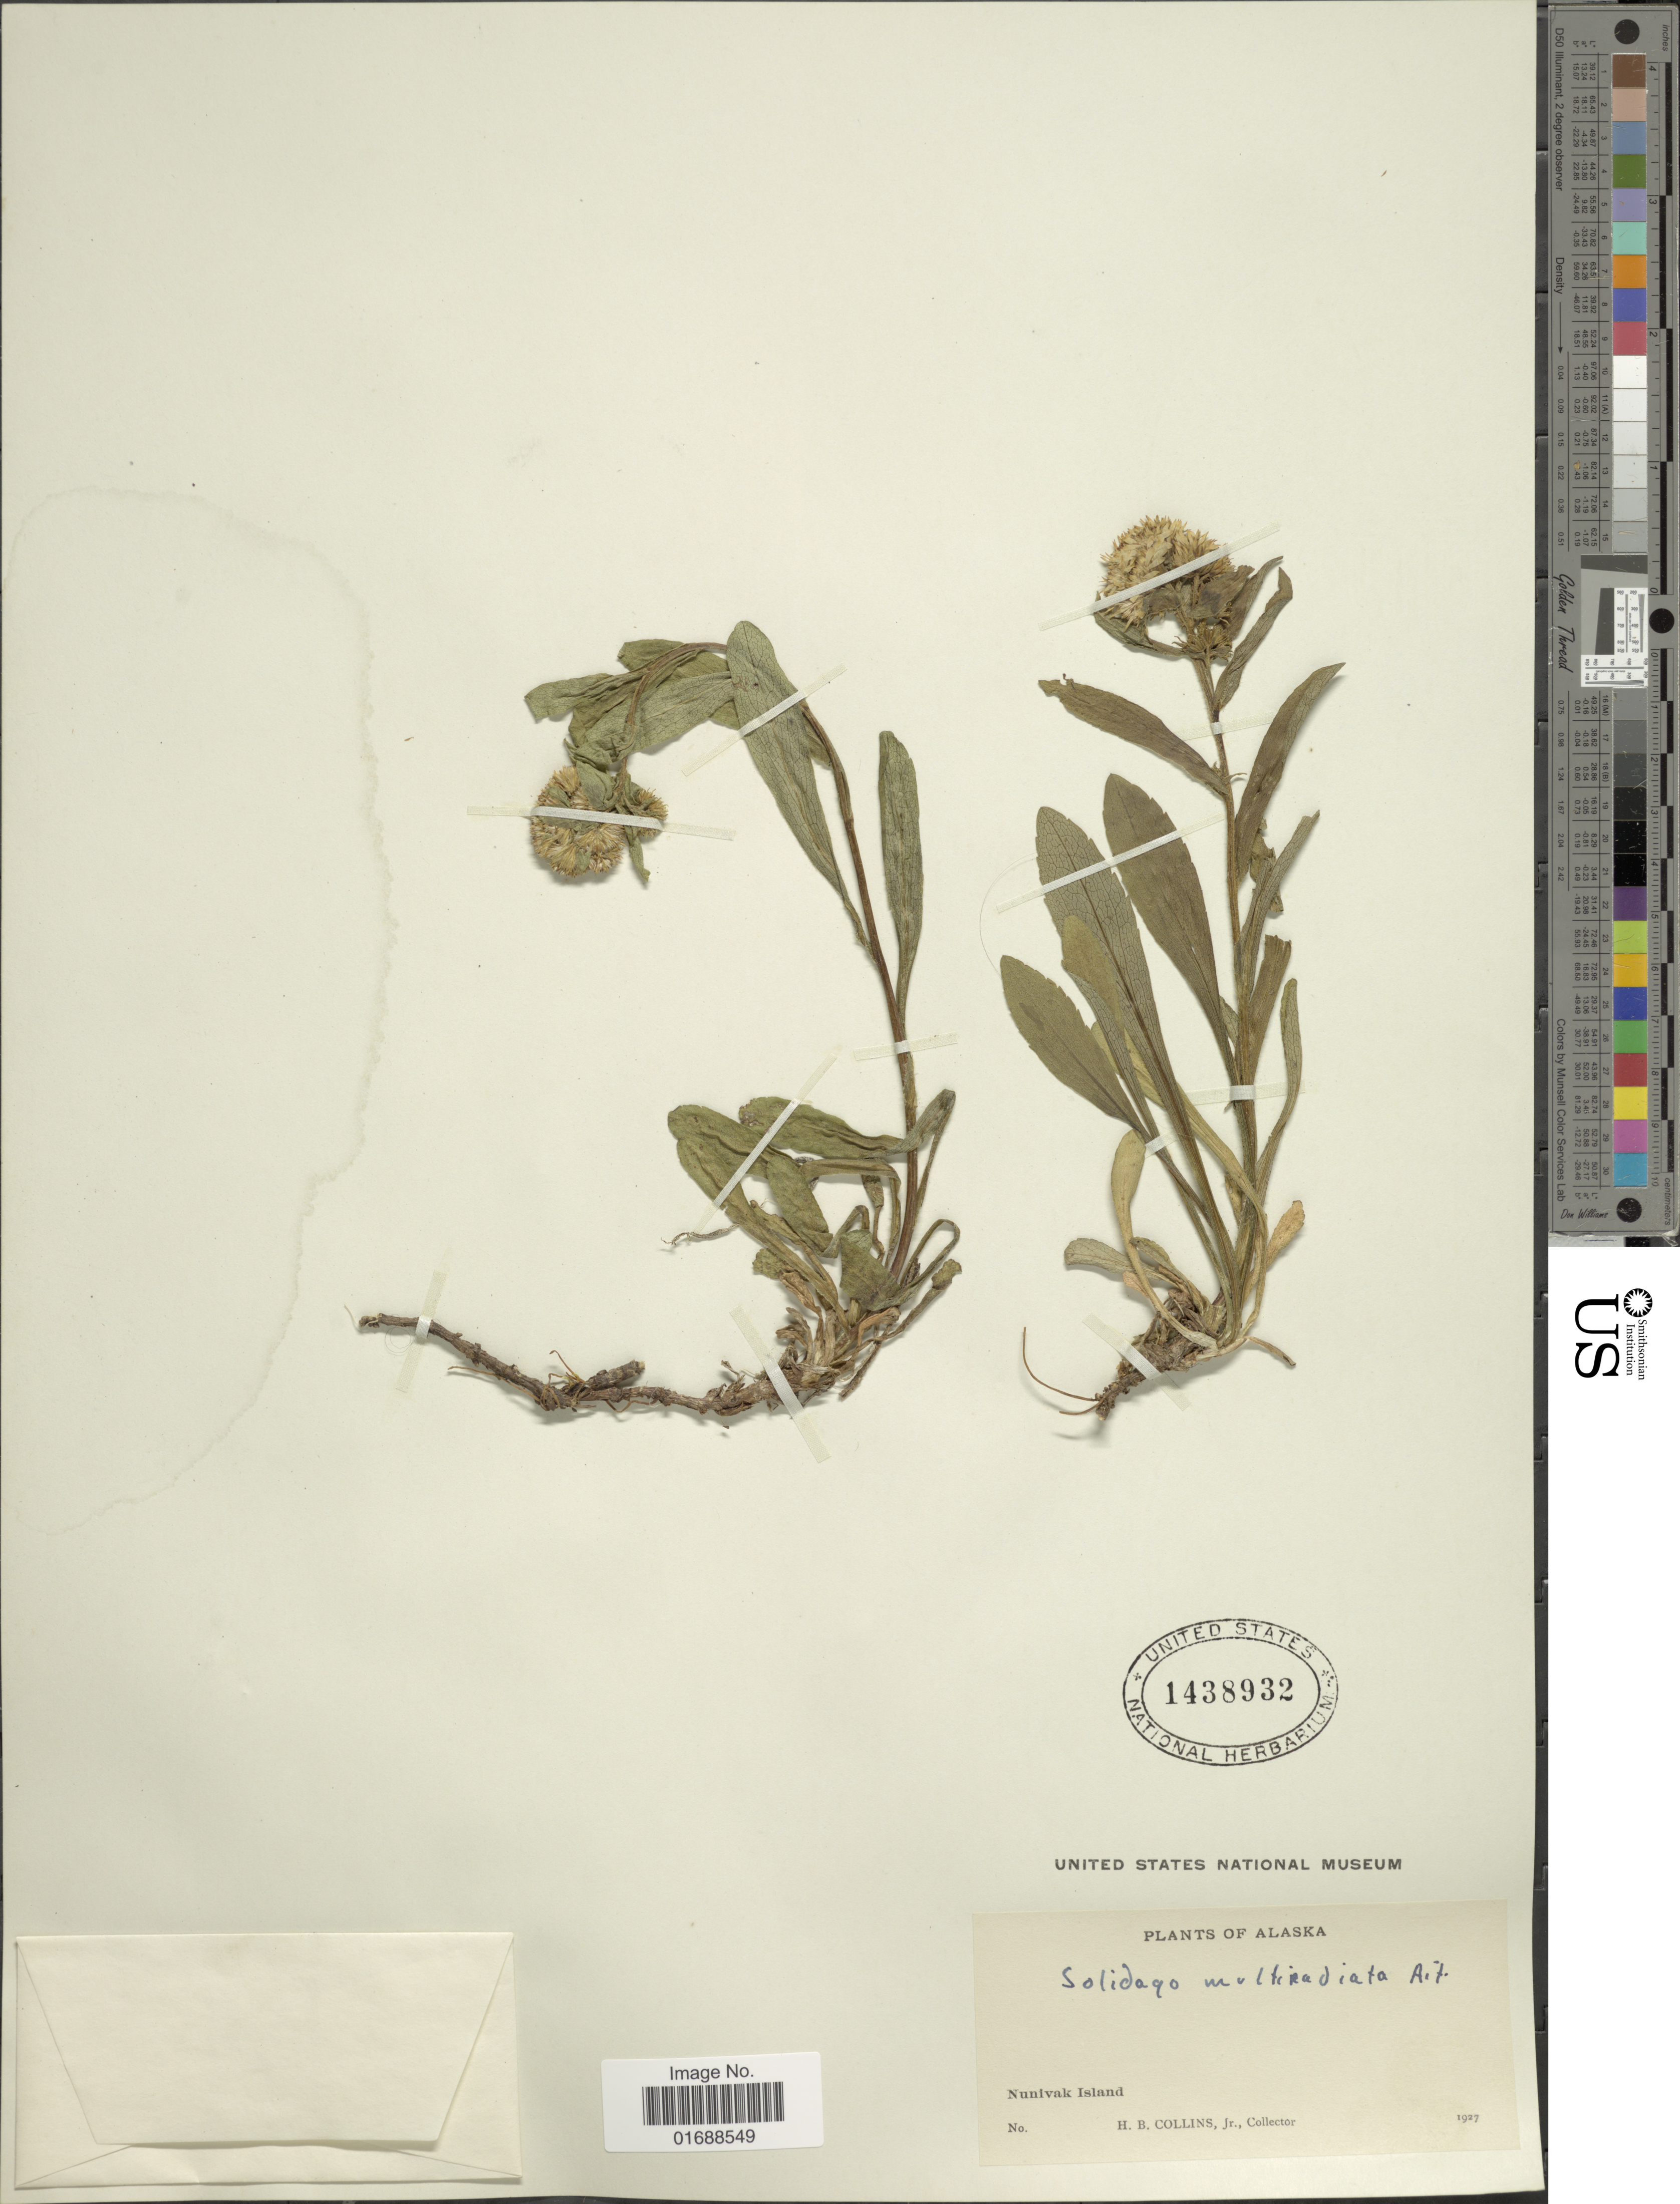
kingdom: Plantae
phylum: Tracheophyta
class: Magnoliopsida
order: Asterales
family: Asteraceae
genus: Solidago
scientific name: Solidago multiradiata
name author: Aiton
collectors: H. Collins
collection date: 1927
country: United States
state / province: Alaska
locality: Nunivak Island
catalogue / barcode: US 1438932